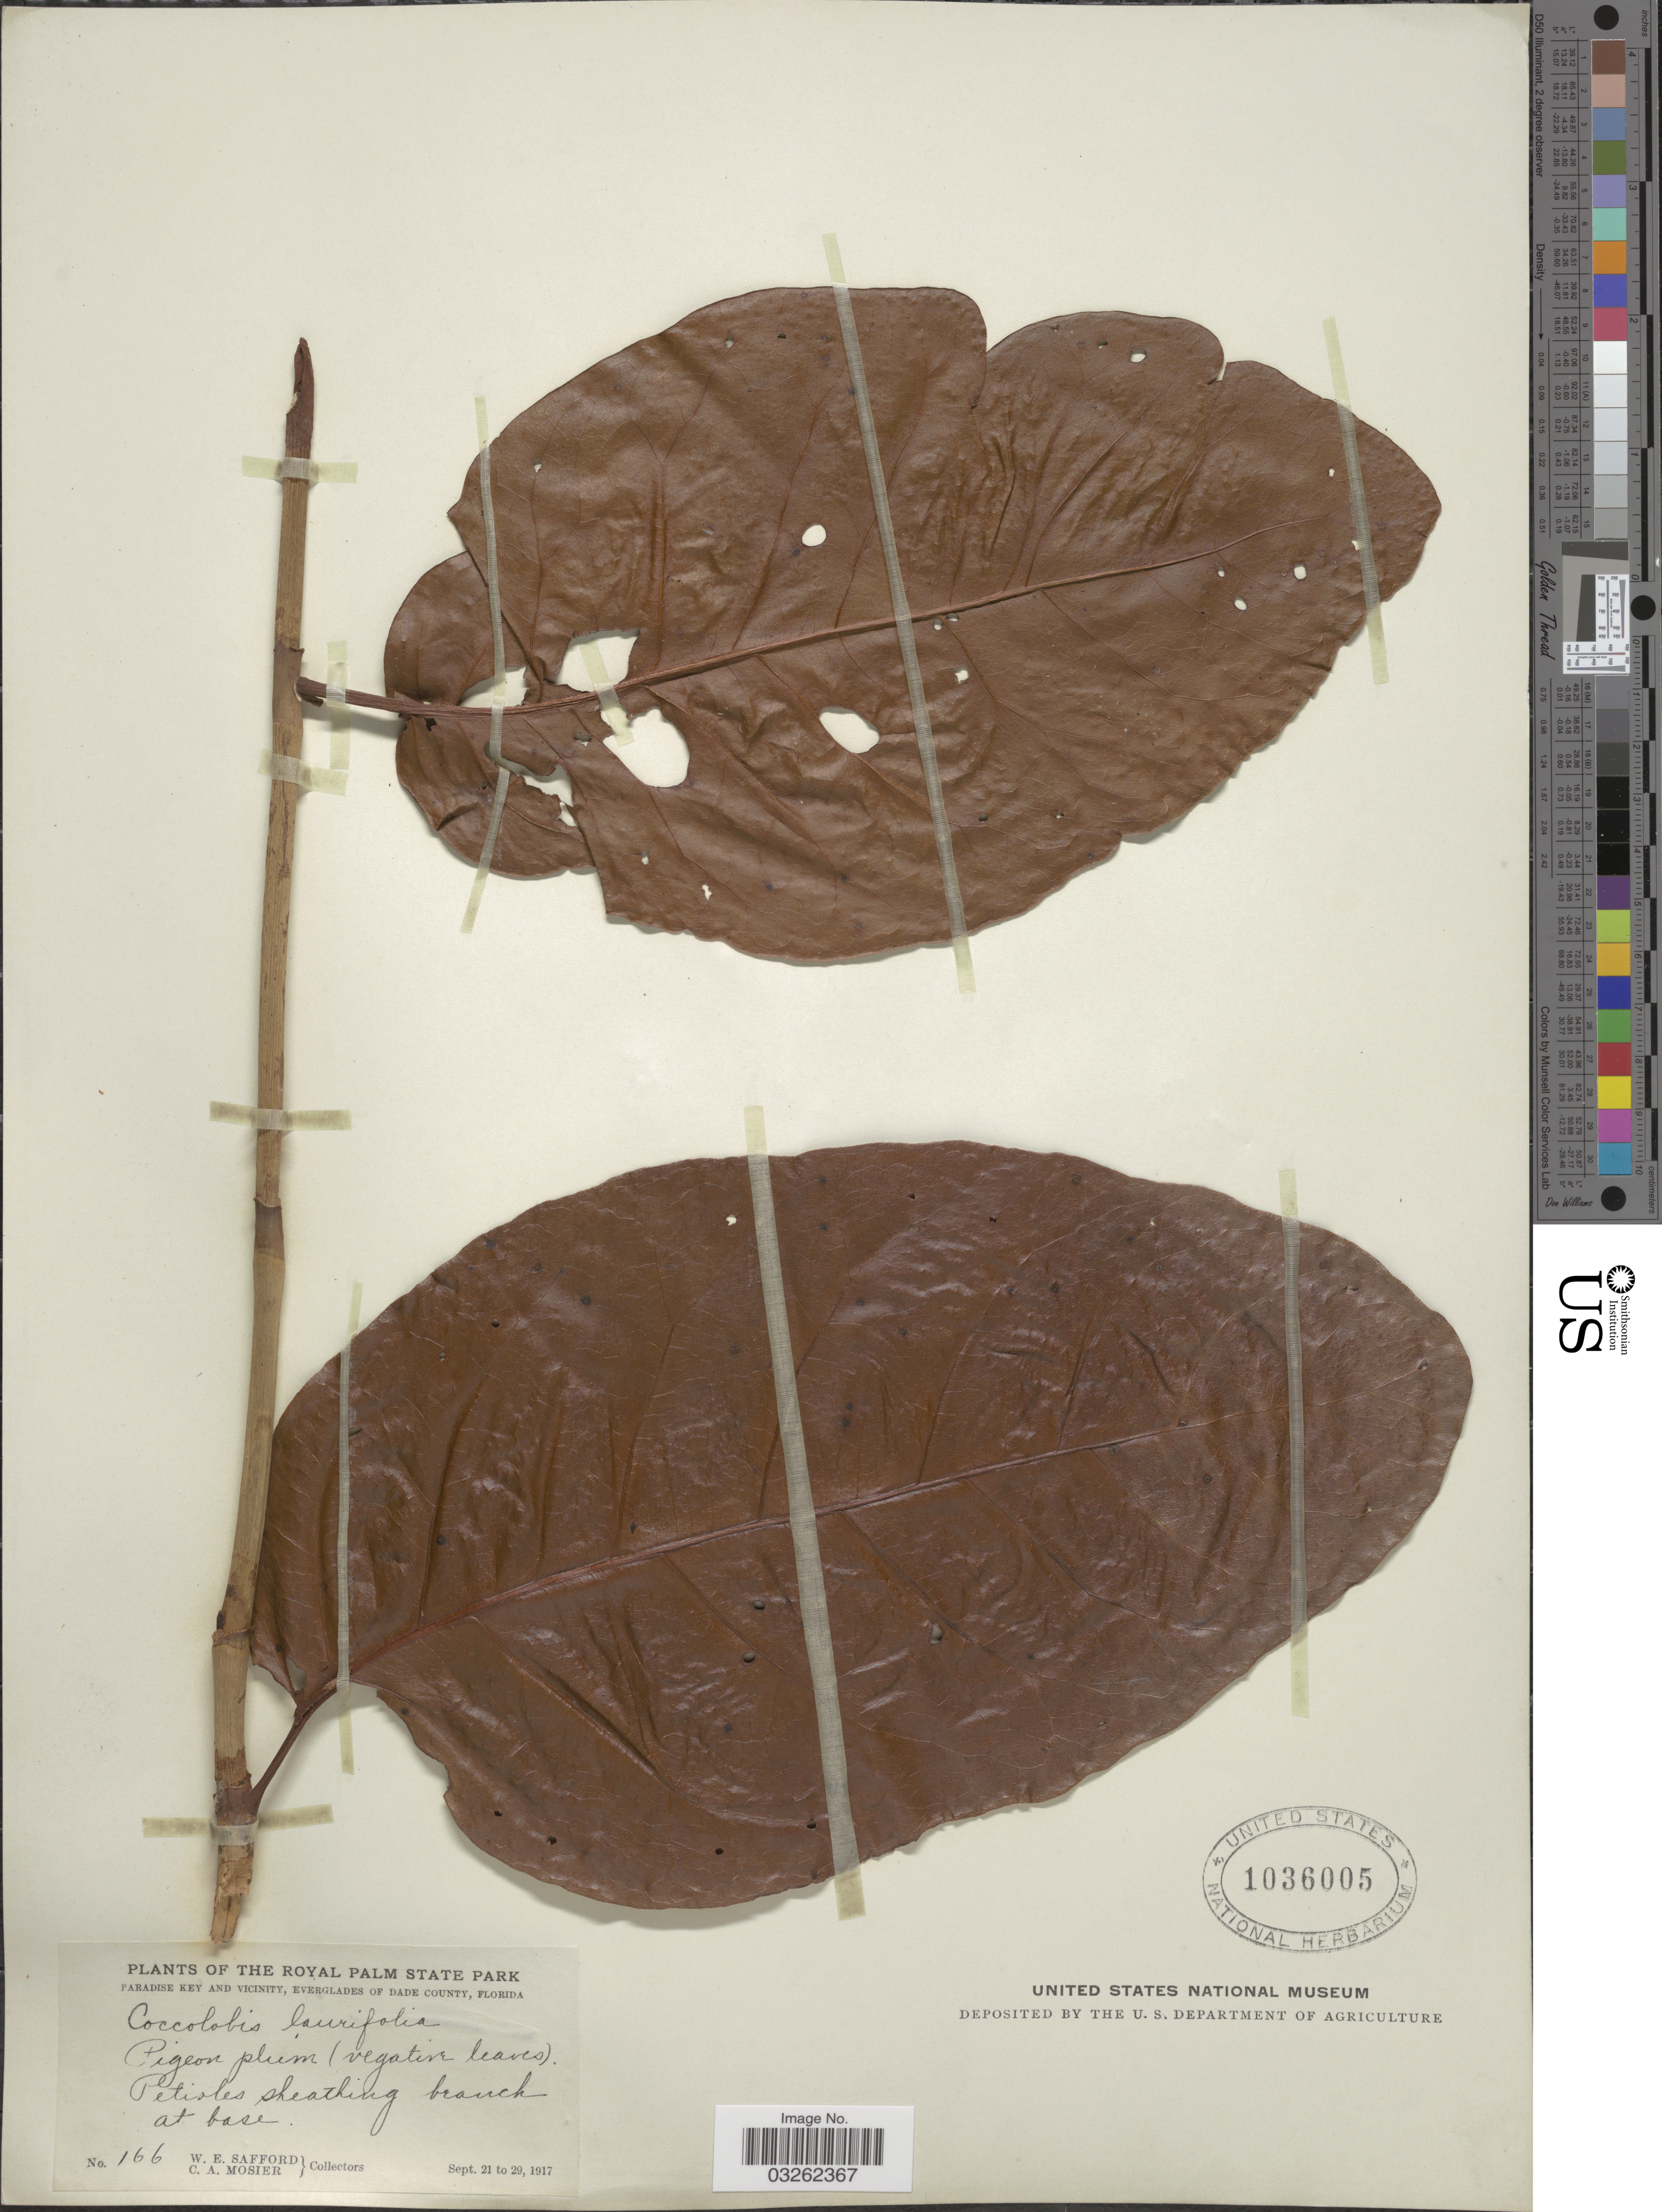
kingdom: Plantae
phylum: Tracheophyta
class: Magnoliopsida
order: Caryophyllales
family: Polygonaceae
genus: Coccoloba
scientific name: Coccoloba floridana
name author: Meisn. in DC.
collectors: W. E. Safford & C. A. Mosier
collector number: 166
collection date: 1917-09-21/1917-09-29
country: United States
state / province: Florida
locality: The Royal Palm State Park, Paradise Key and Vicinity, Everglades of Dade County.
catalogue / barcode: US 1036005